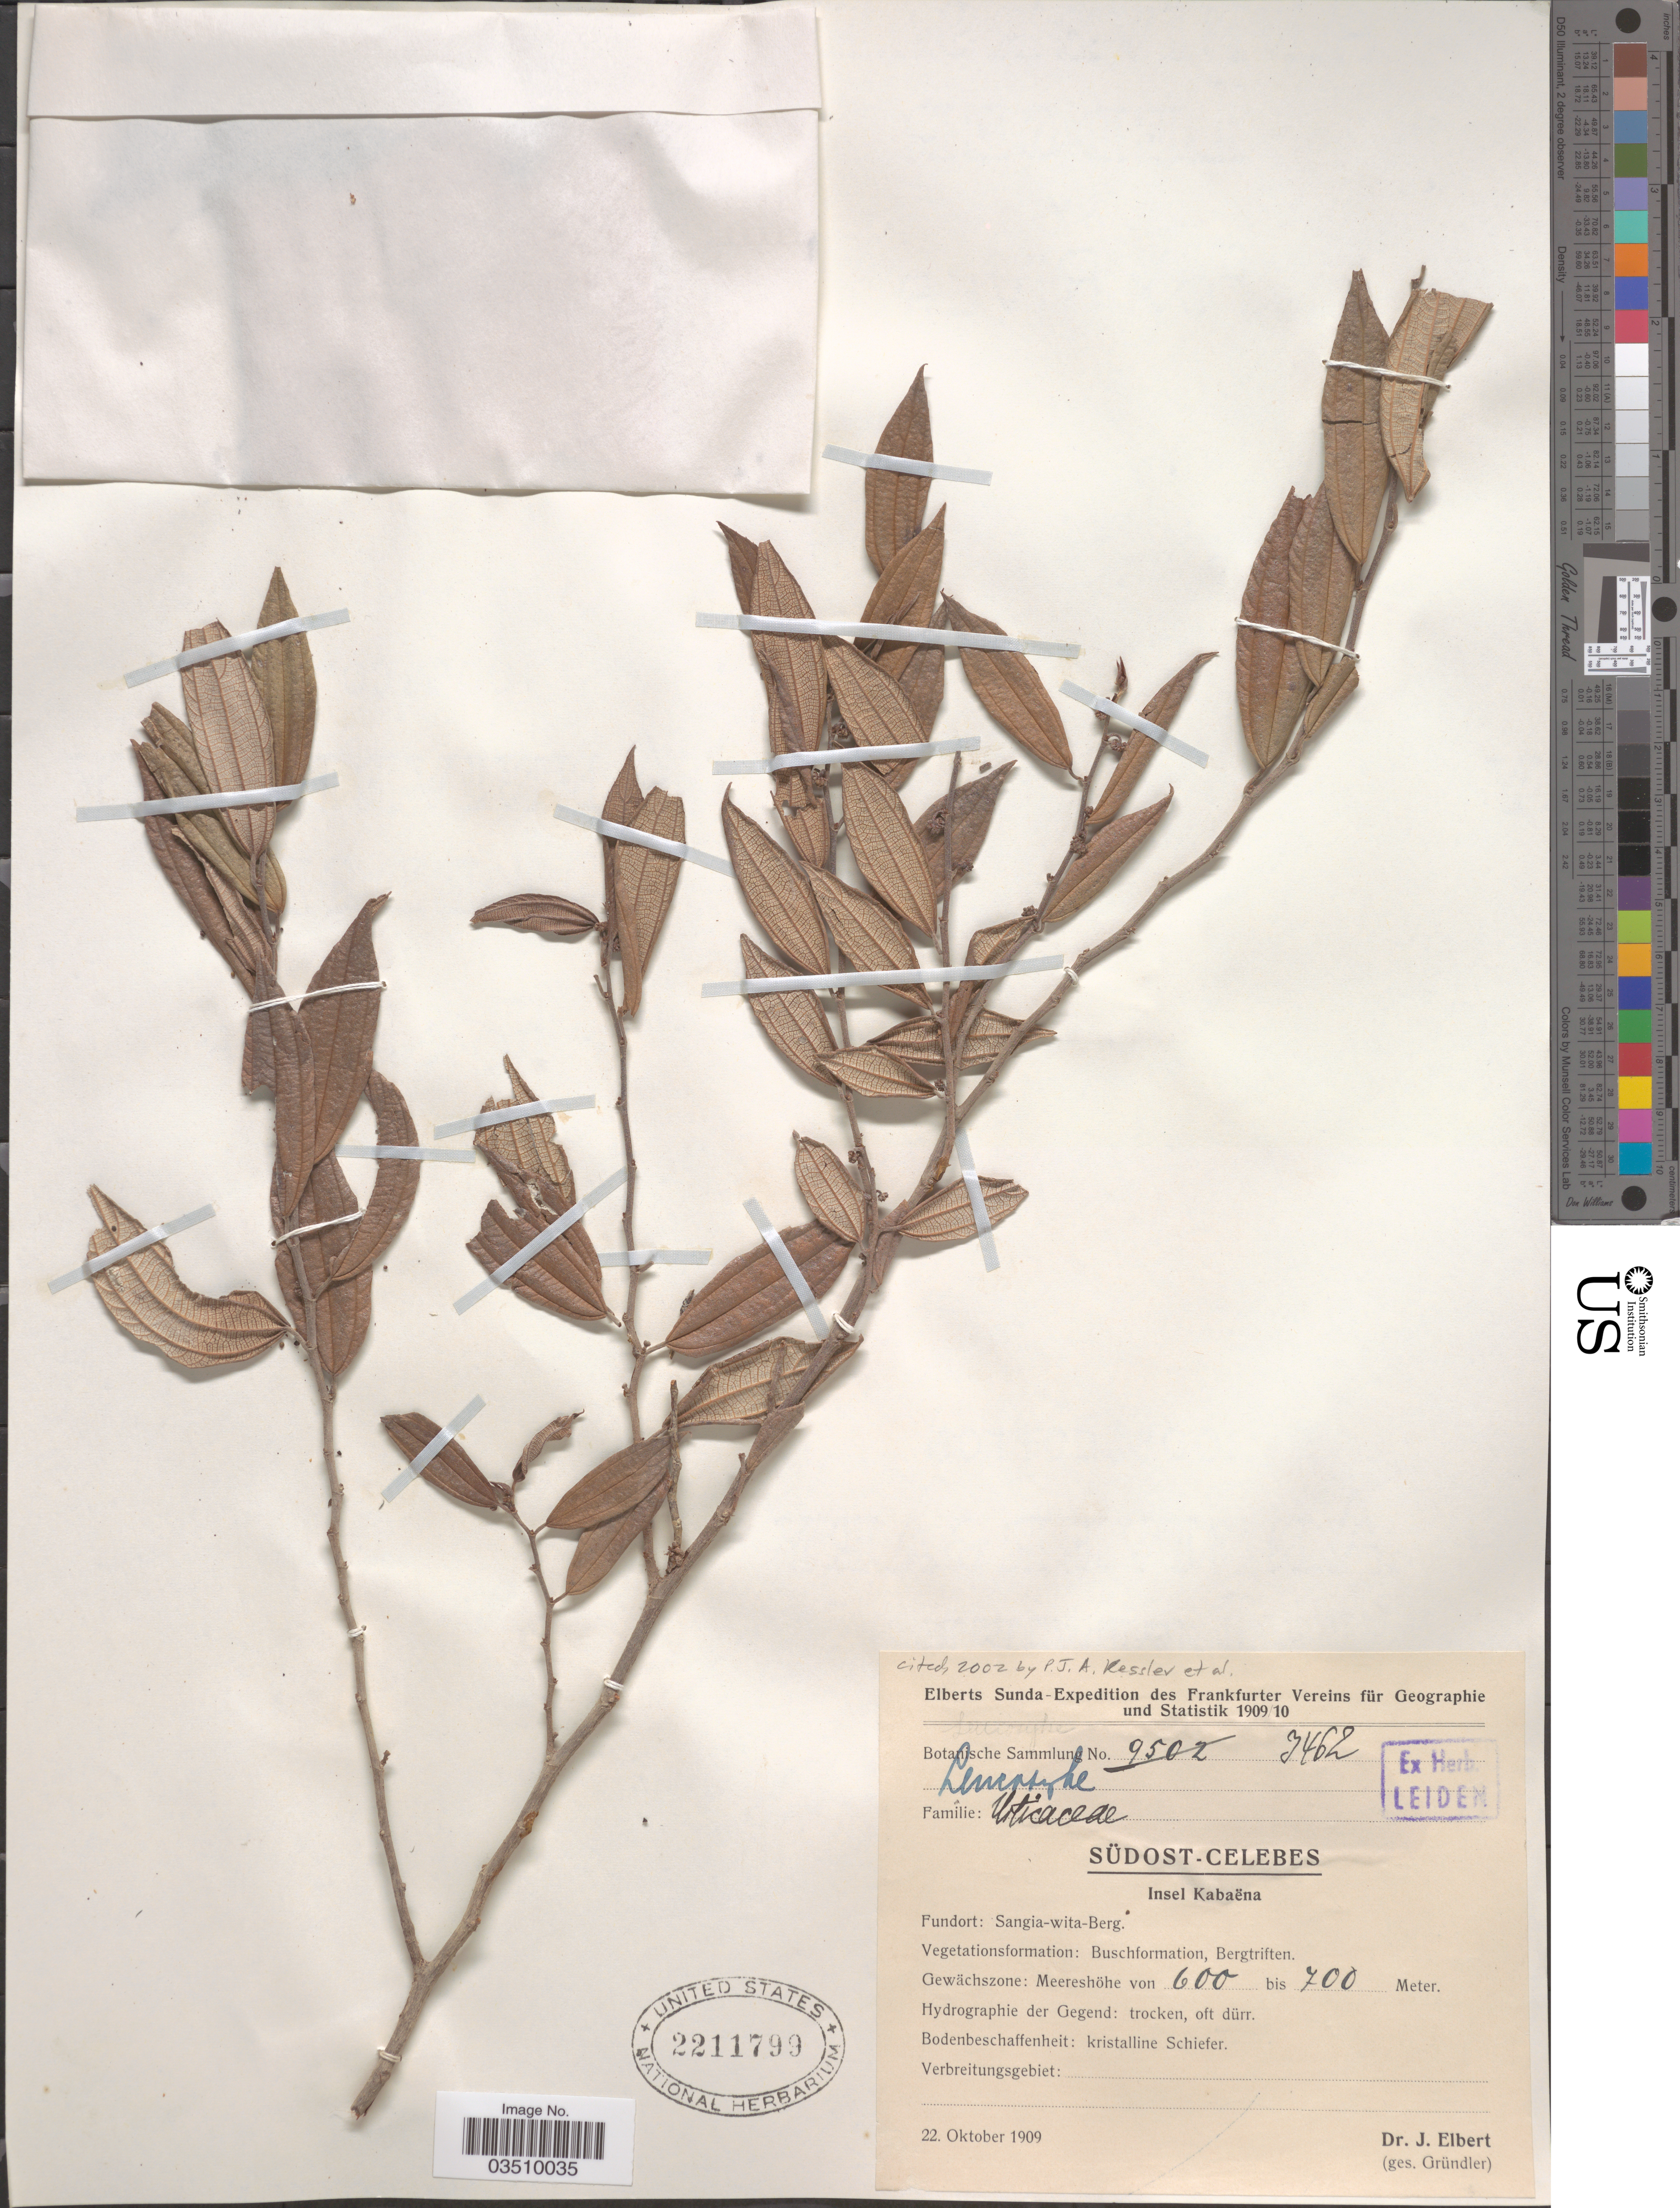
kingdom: Plantae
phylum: Tracheophyta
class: Magnoliopsida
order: Rosales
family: Urticaceae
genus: Leucosyke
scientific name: Leucosyke sp.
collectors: J. Elbert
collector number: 3462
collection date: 1909-10-22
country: Indonesia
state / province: Sulawesi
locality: Südost- Celebes. Insel Kabaëna. Sangia-wita-Berg.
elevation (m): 600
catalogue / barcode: US 2211799